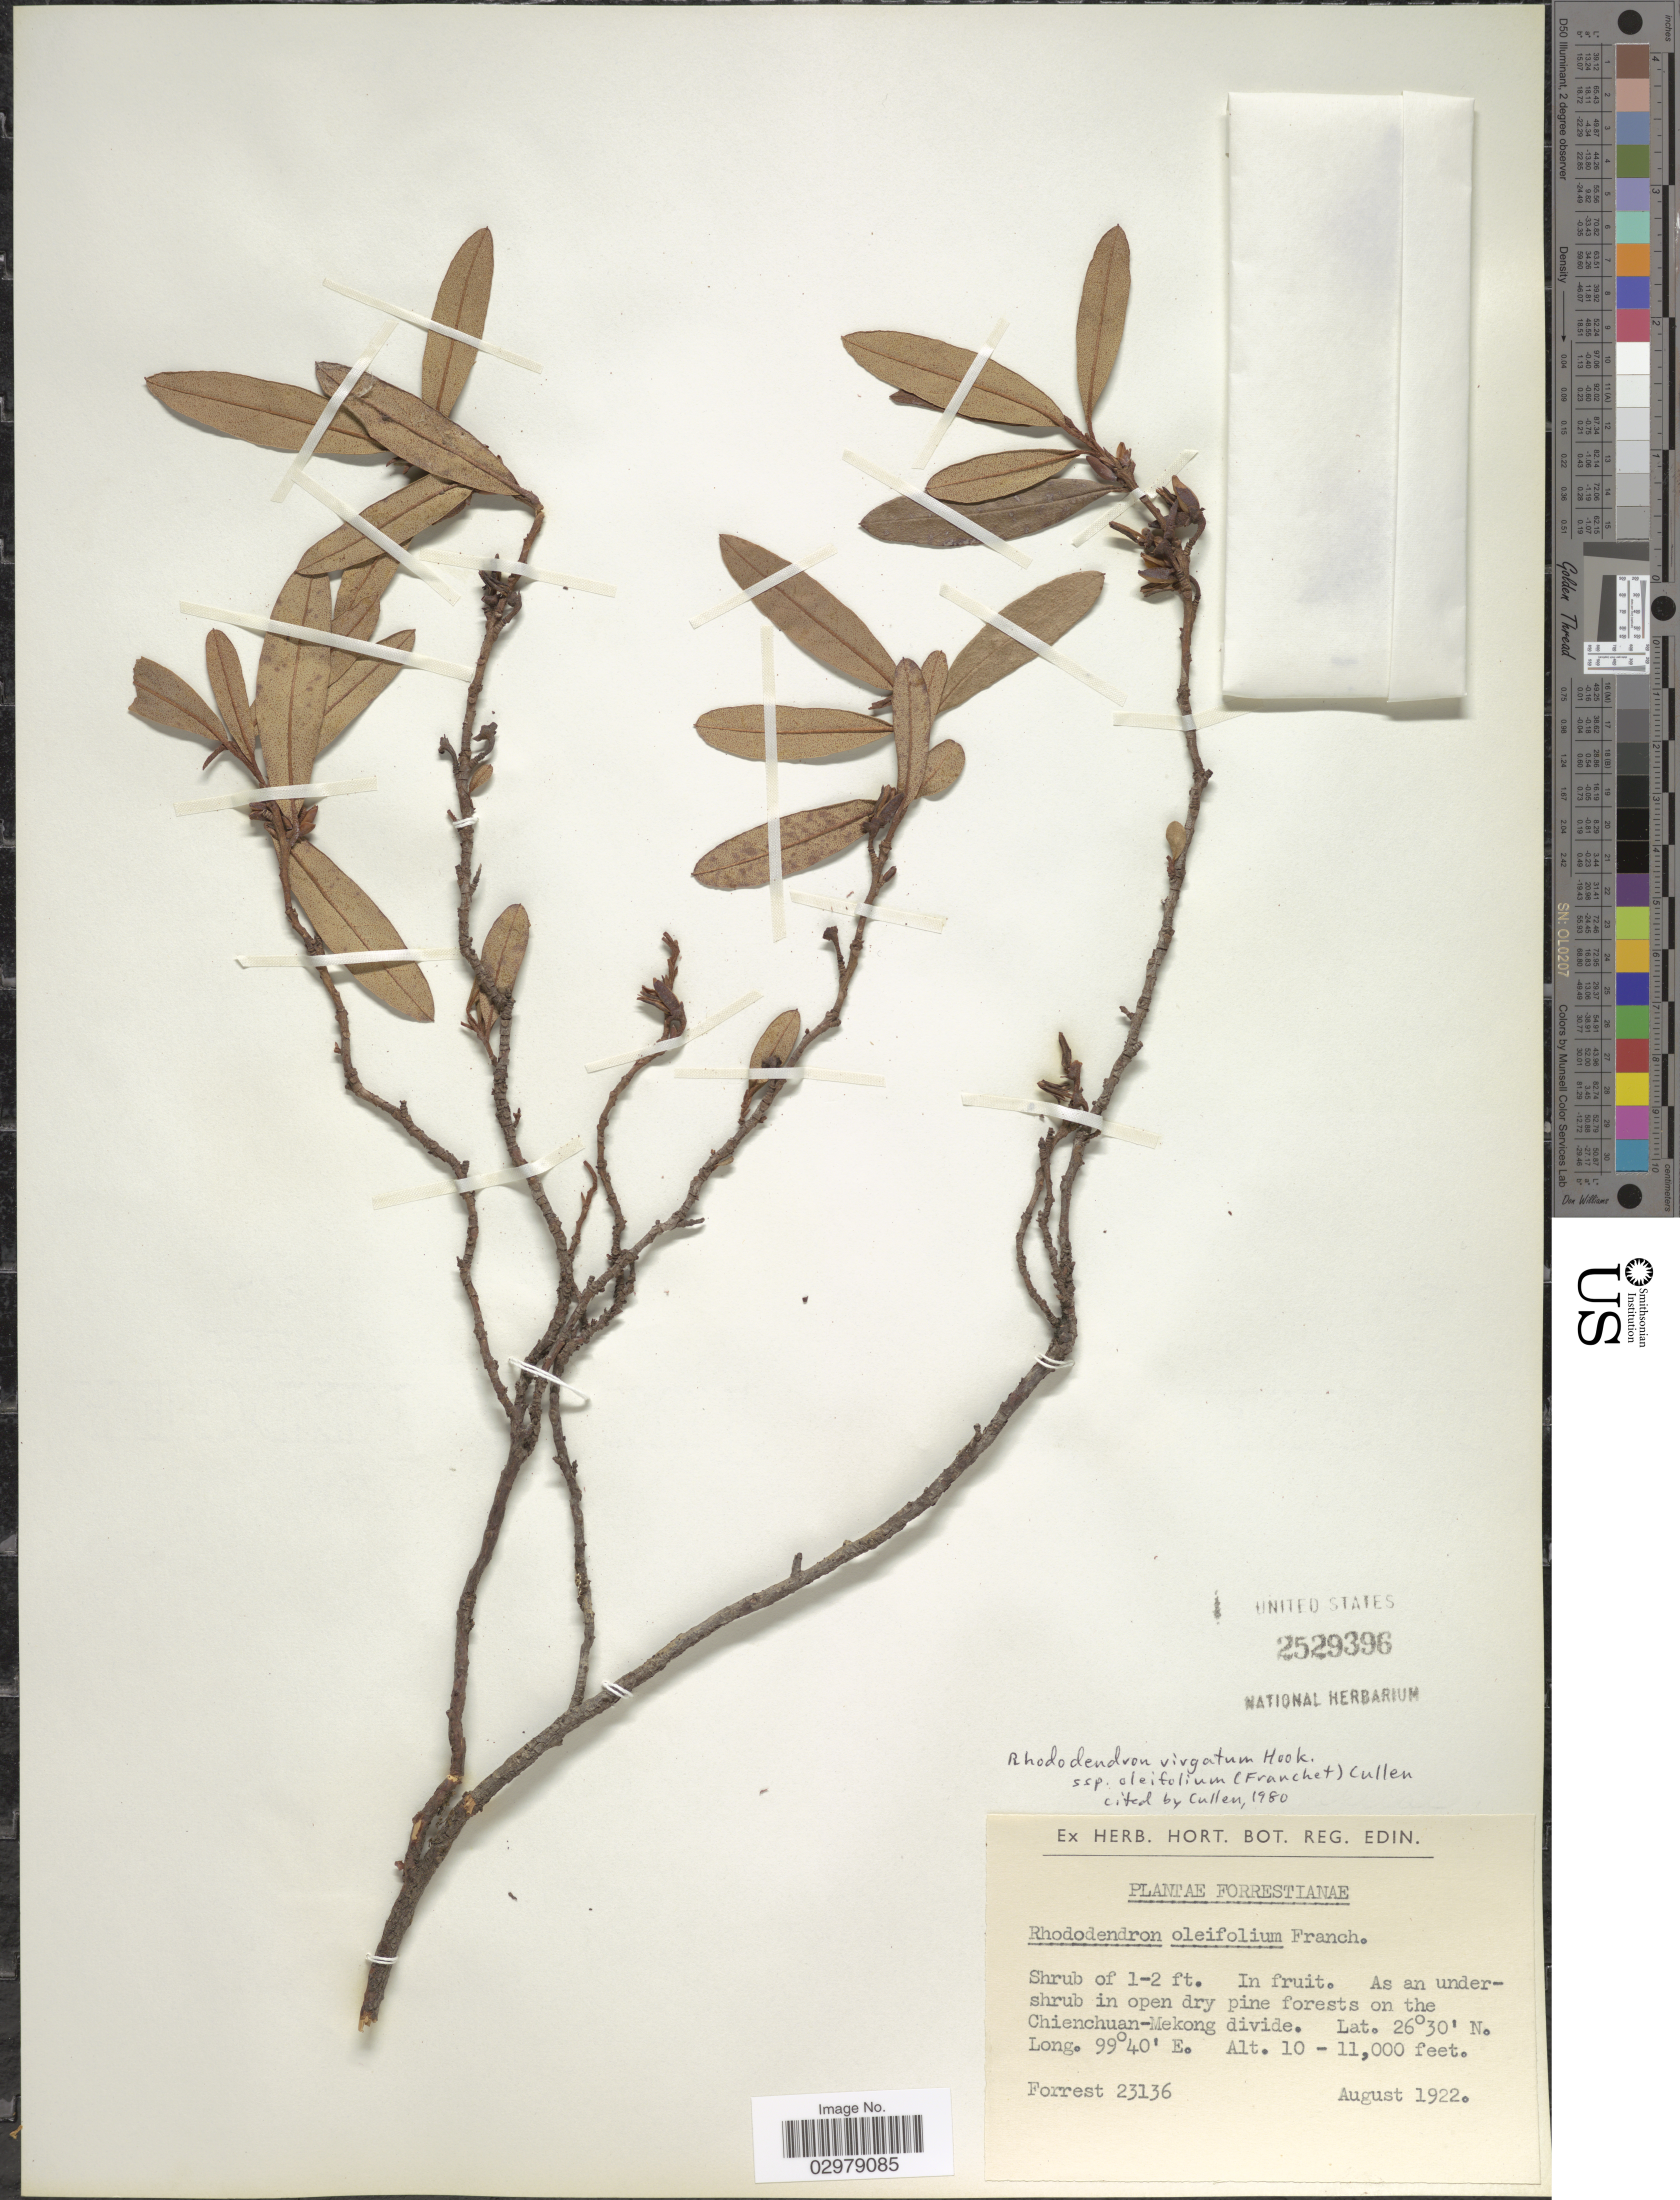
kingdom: Plantae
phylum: Tracheophyta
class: Magnoliopsida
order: Ericales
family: Ericaceae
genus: Rhododendron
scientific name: Rhododendron virgatum subsp. oleifolium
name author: (Franch.) Cullen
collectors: -. Forrest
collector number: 23136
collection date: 1922-08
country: China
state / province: Yunnan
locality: As an under-shrub in open dry pine forests on the Chienchuan-Mekong divide.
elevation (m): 3048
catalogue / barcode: US 2529396